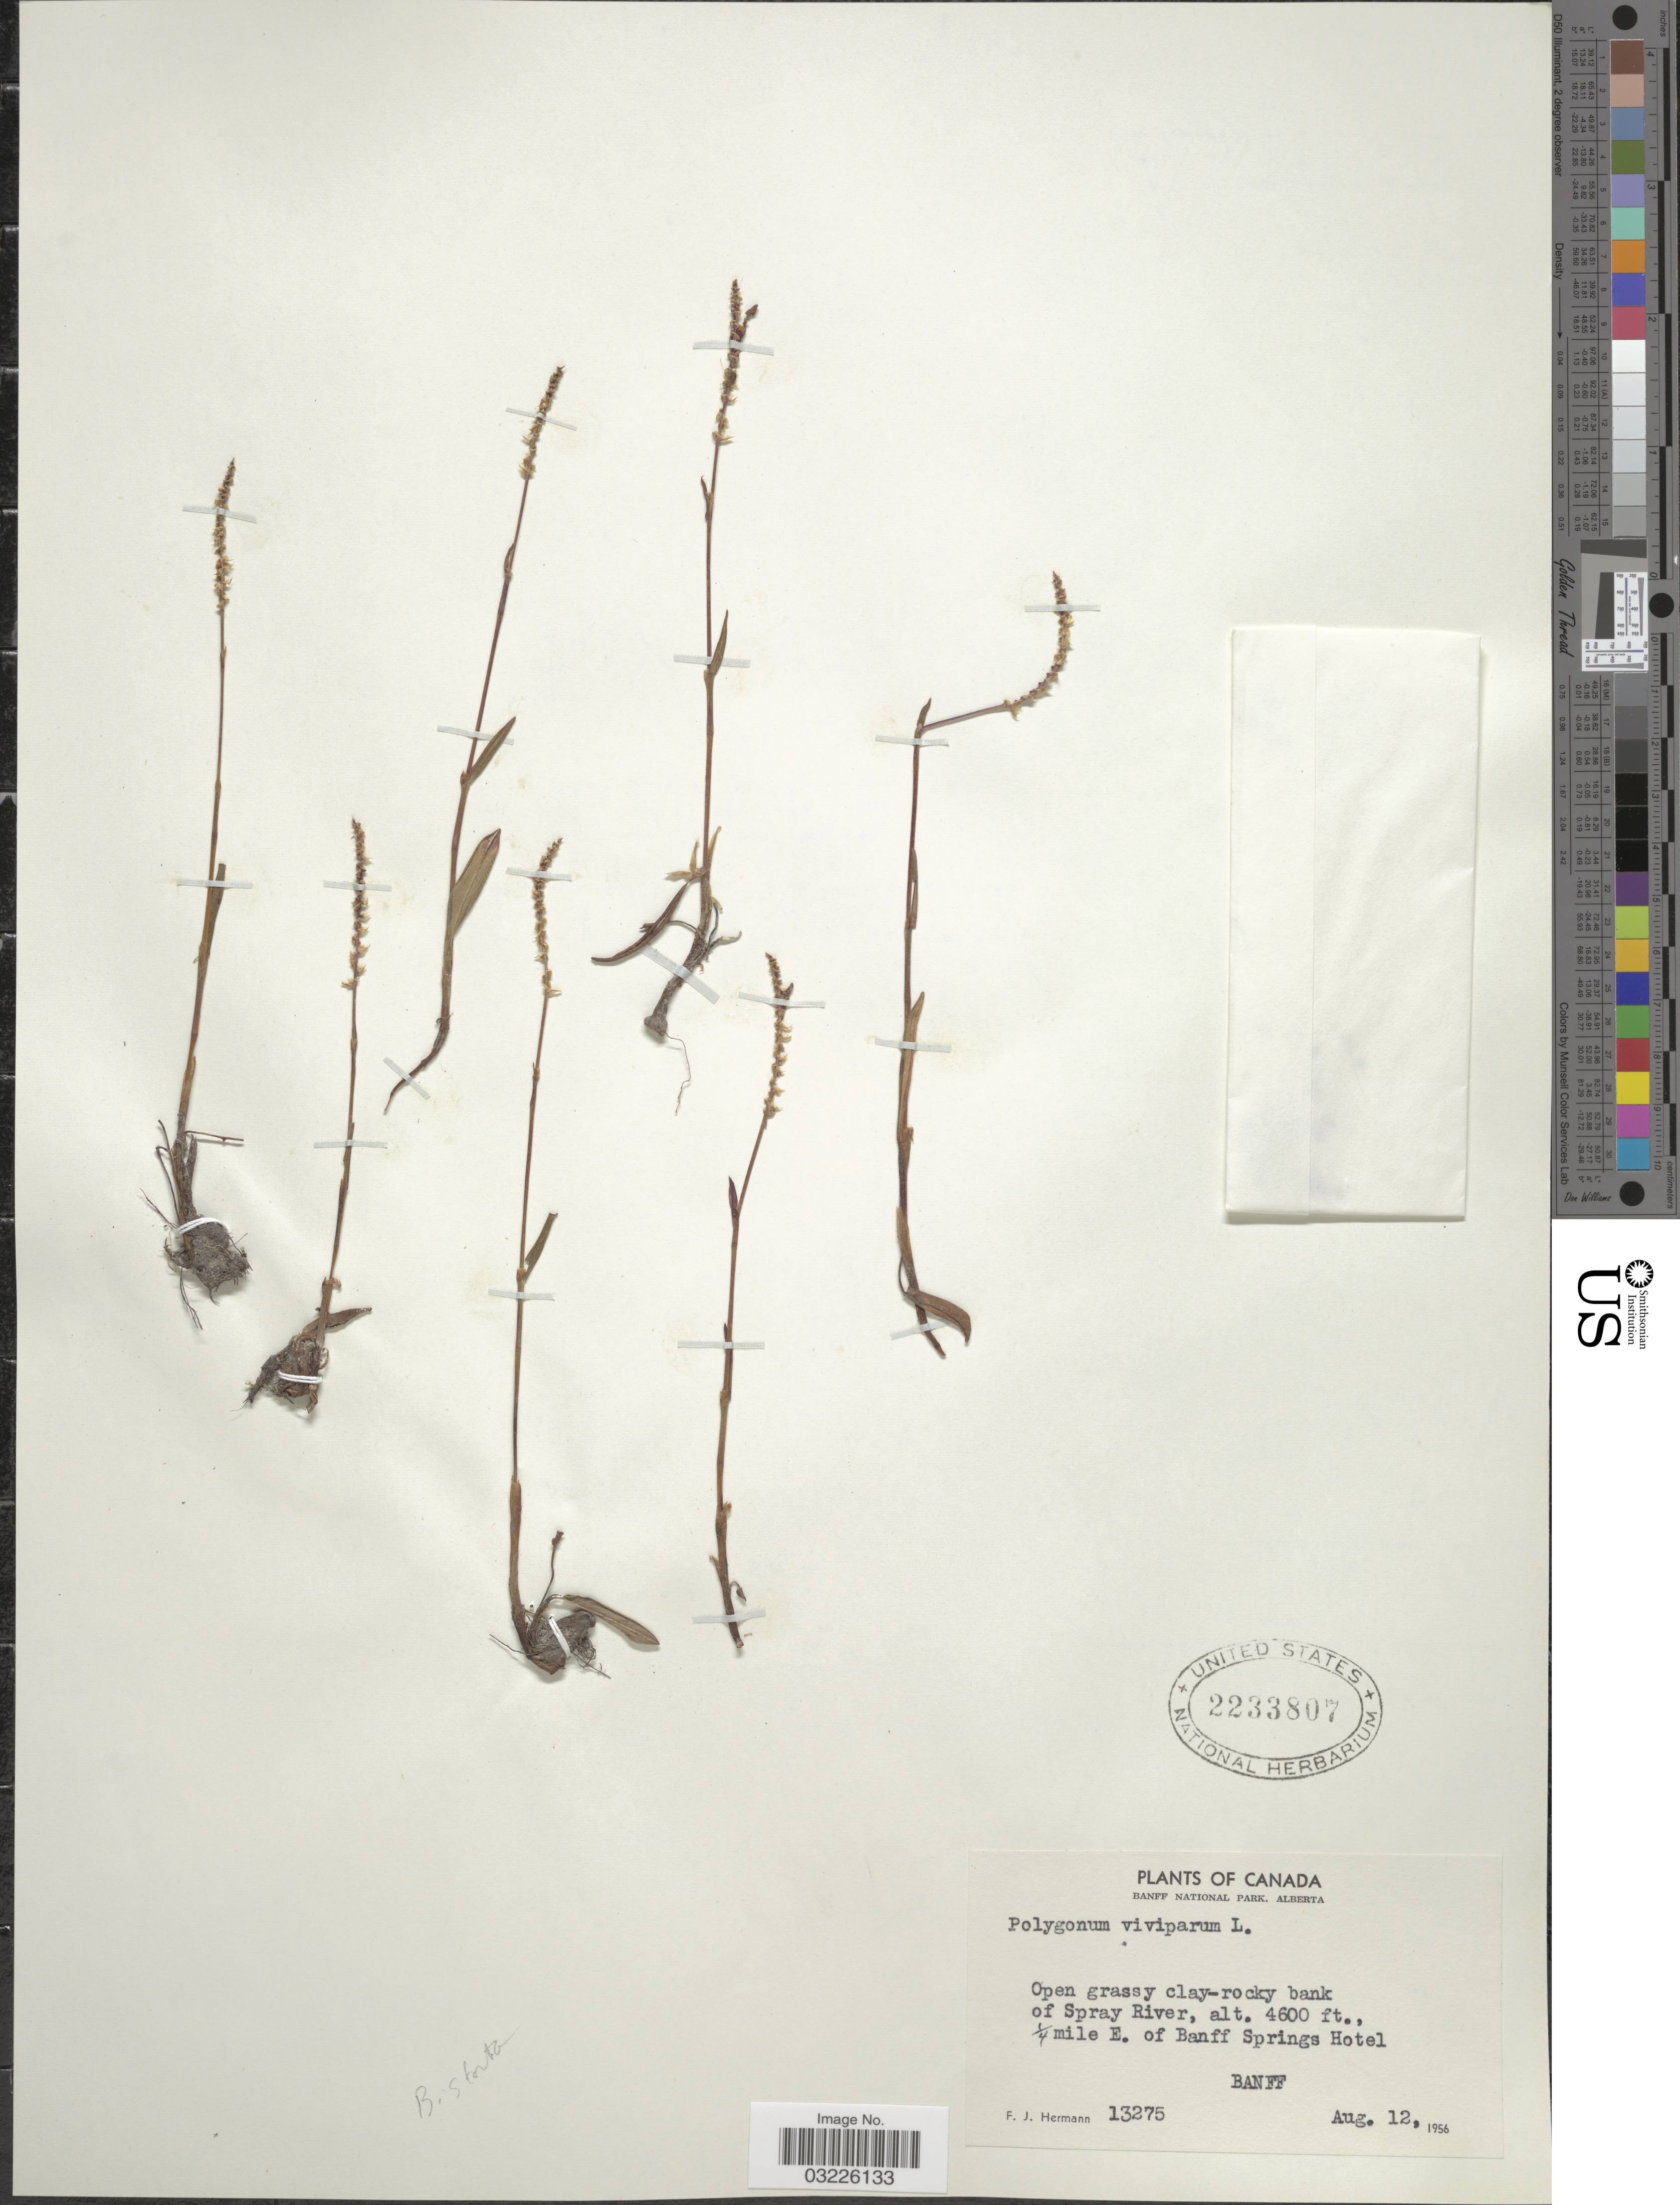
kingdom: Plantae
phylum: Tracheophyta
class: Magnoliopsida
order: Caryophyllales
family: Polygonaceae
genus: Bistorta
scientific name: Bistorta vivipara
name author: (L.) Delarbre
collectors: F. J. Hermann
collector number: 13275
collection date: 1956-08-12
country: Canada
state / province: Alberta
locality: Banff National Park. ¼ mile E. of Banff Springs Hotel. Banff.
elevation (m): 1402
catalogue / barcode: US 2233807